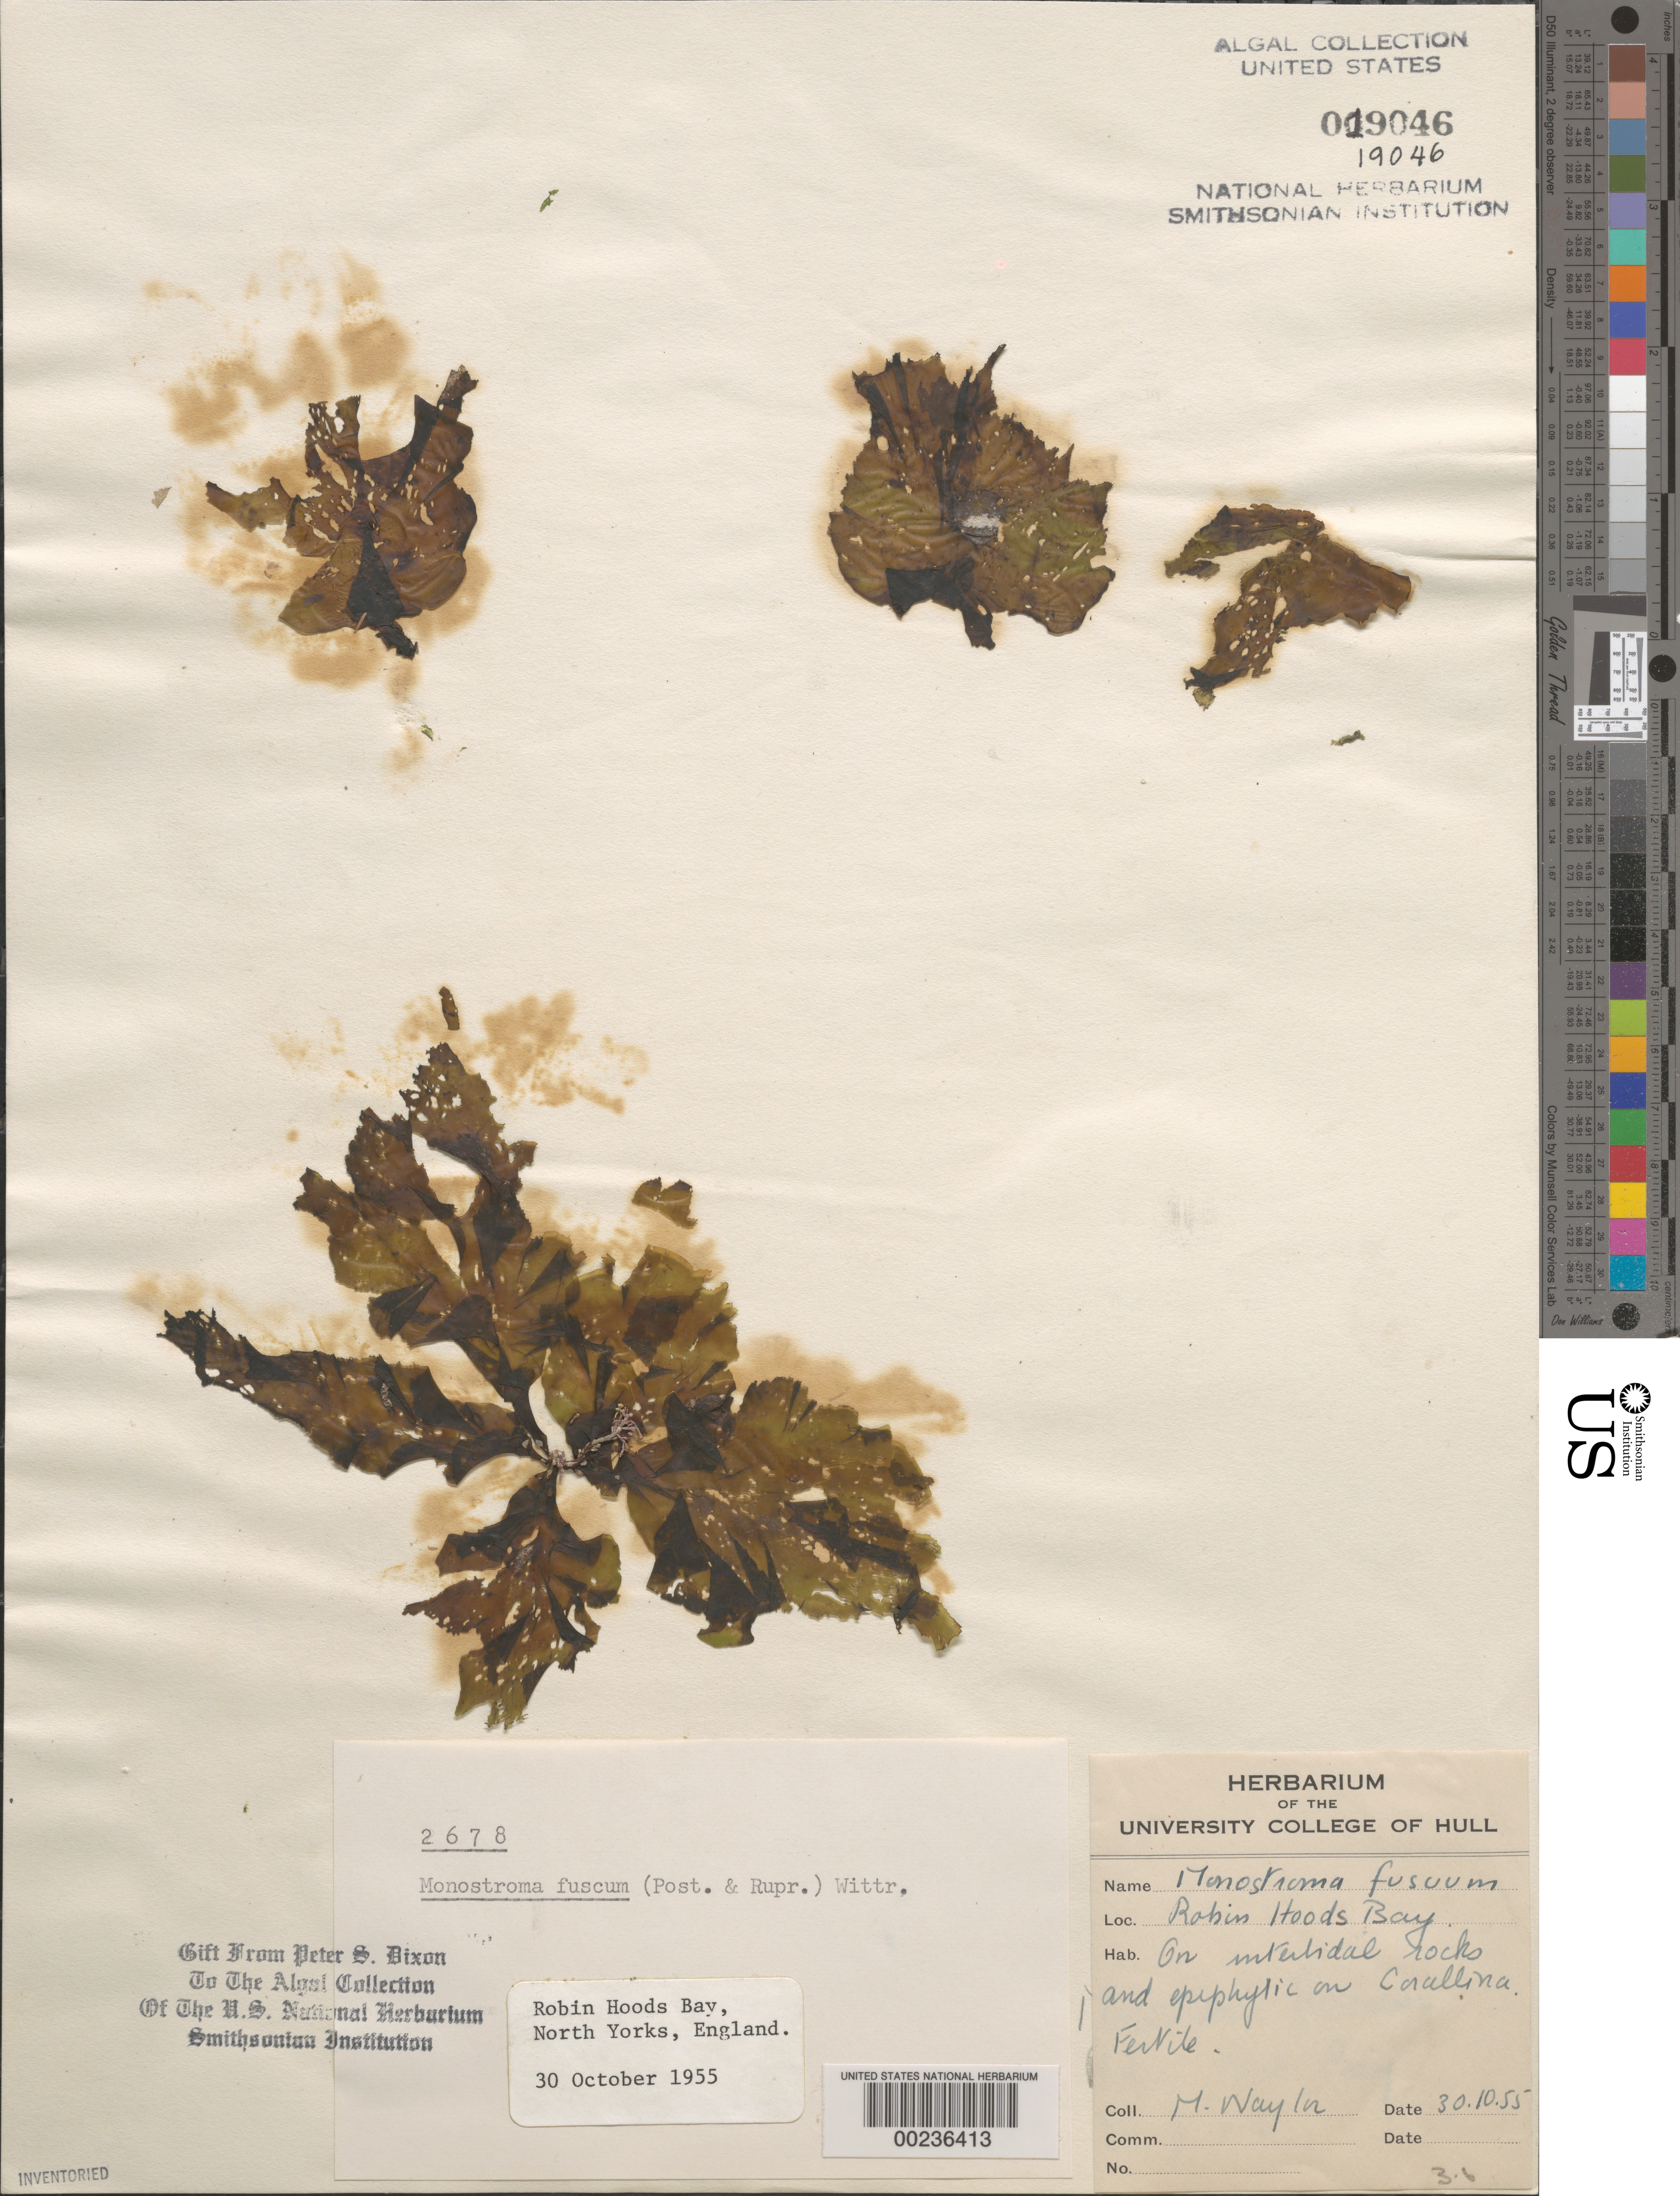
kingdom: Plantae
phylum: Chlorophyta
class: Ulvophyceae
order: Ulvales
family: Ulvaceae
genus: Ulvaria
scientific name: Ulvaria splendens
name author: (Rupr.) K.L.Vinogr.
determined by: Algae name updating Project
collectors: M. Roberts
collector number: PSD 2678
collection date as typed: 30 Oct 1955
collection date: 1955-10-30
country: United Kingdom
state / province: England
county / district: North Yorkshire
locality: Robin Hoods Bay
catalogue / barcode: US 19046